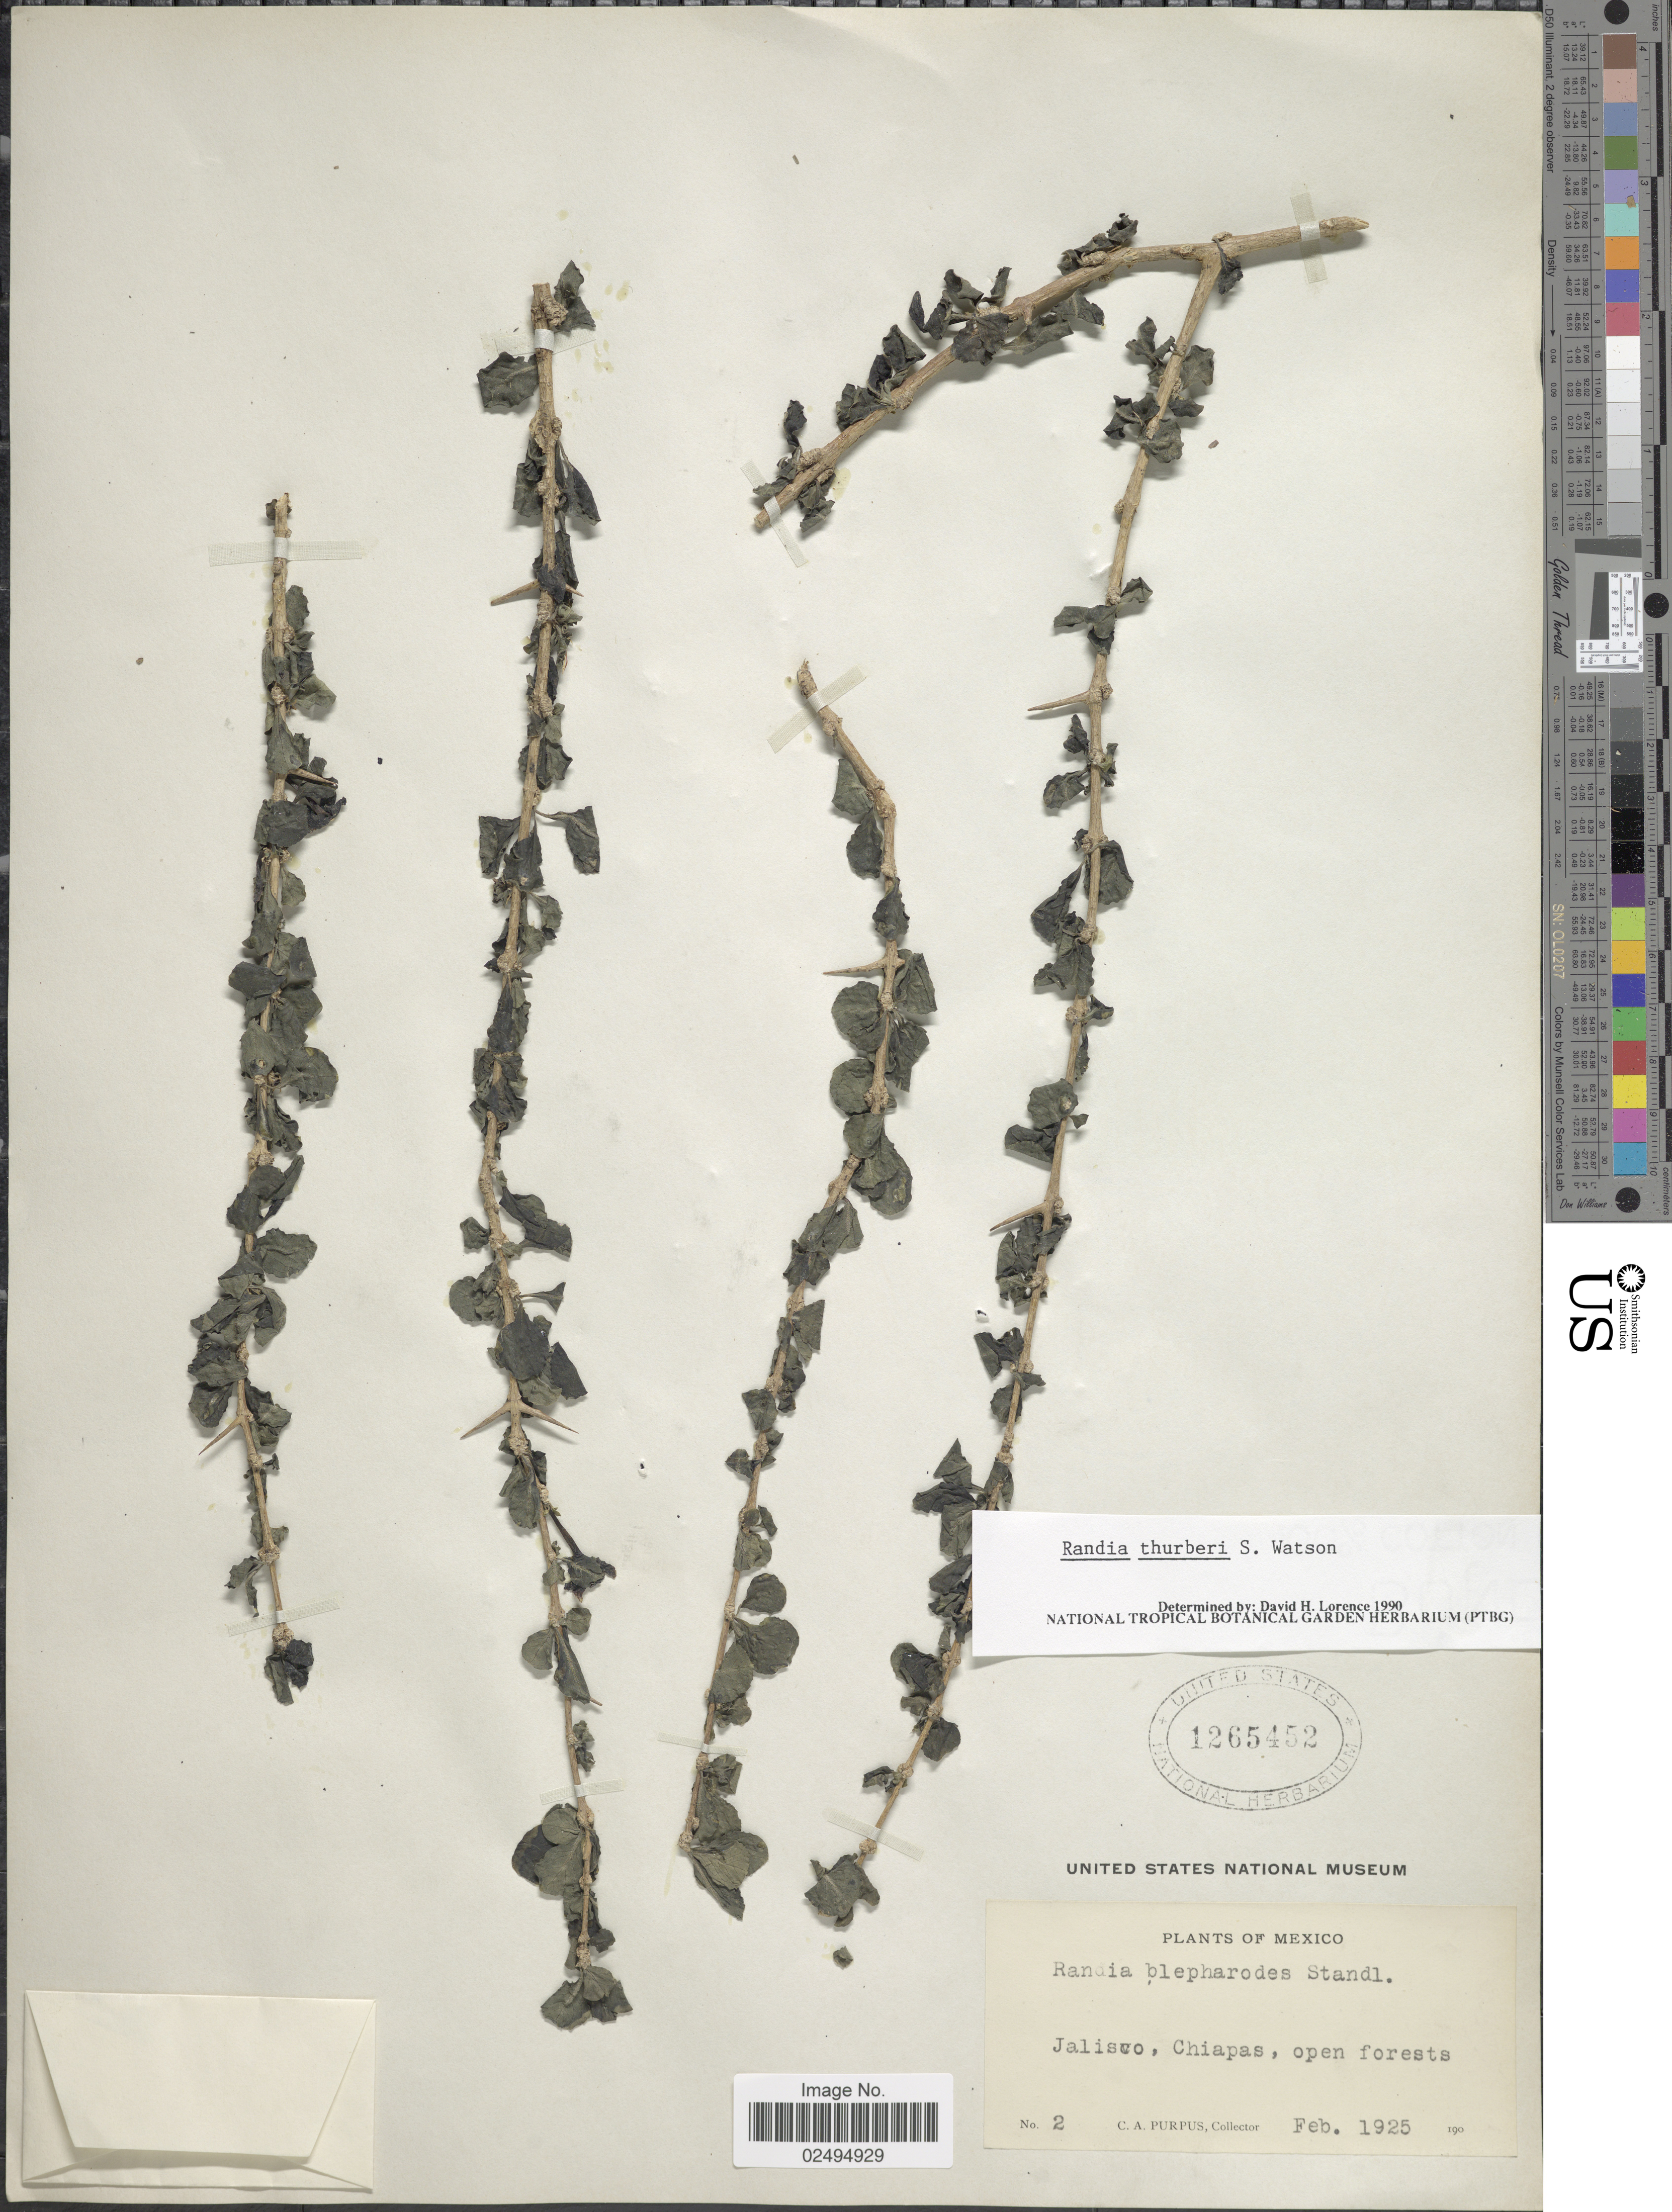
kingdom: Plantae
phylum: Tracheophyta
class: Magnoliopsida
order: Gentianales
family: Rubiaceae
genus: Randia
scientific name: Randia thurberi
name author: S. Watson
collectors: C. A. Purpus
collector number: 2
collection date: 1925-02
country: Mexico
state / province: Chiapas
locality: Jalisco, open forests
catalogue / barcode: US 1265452